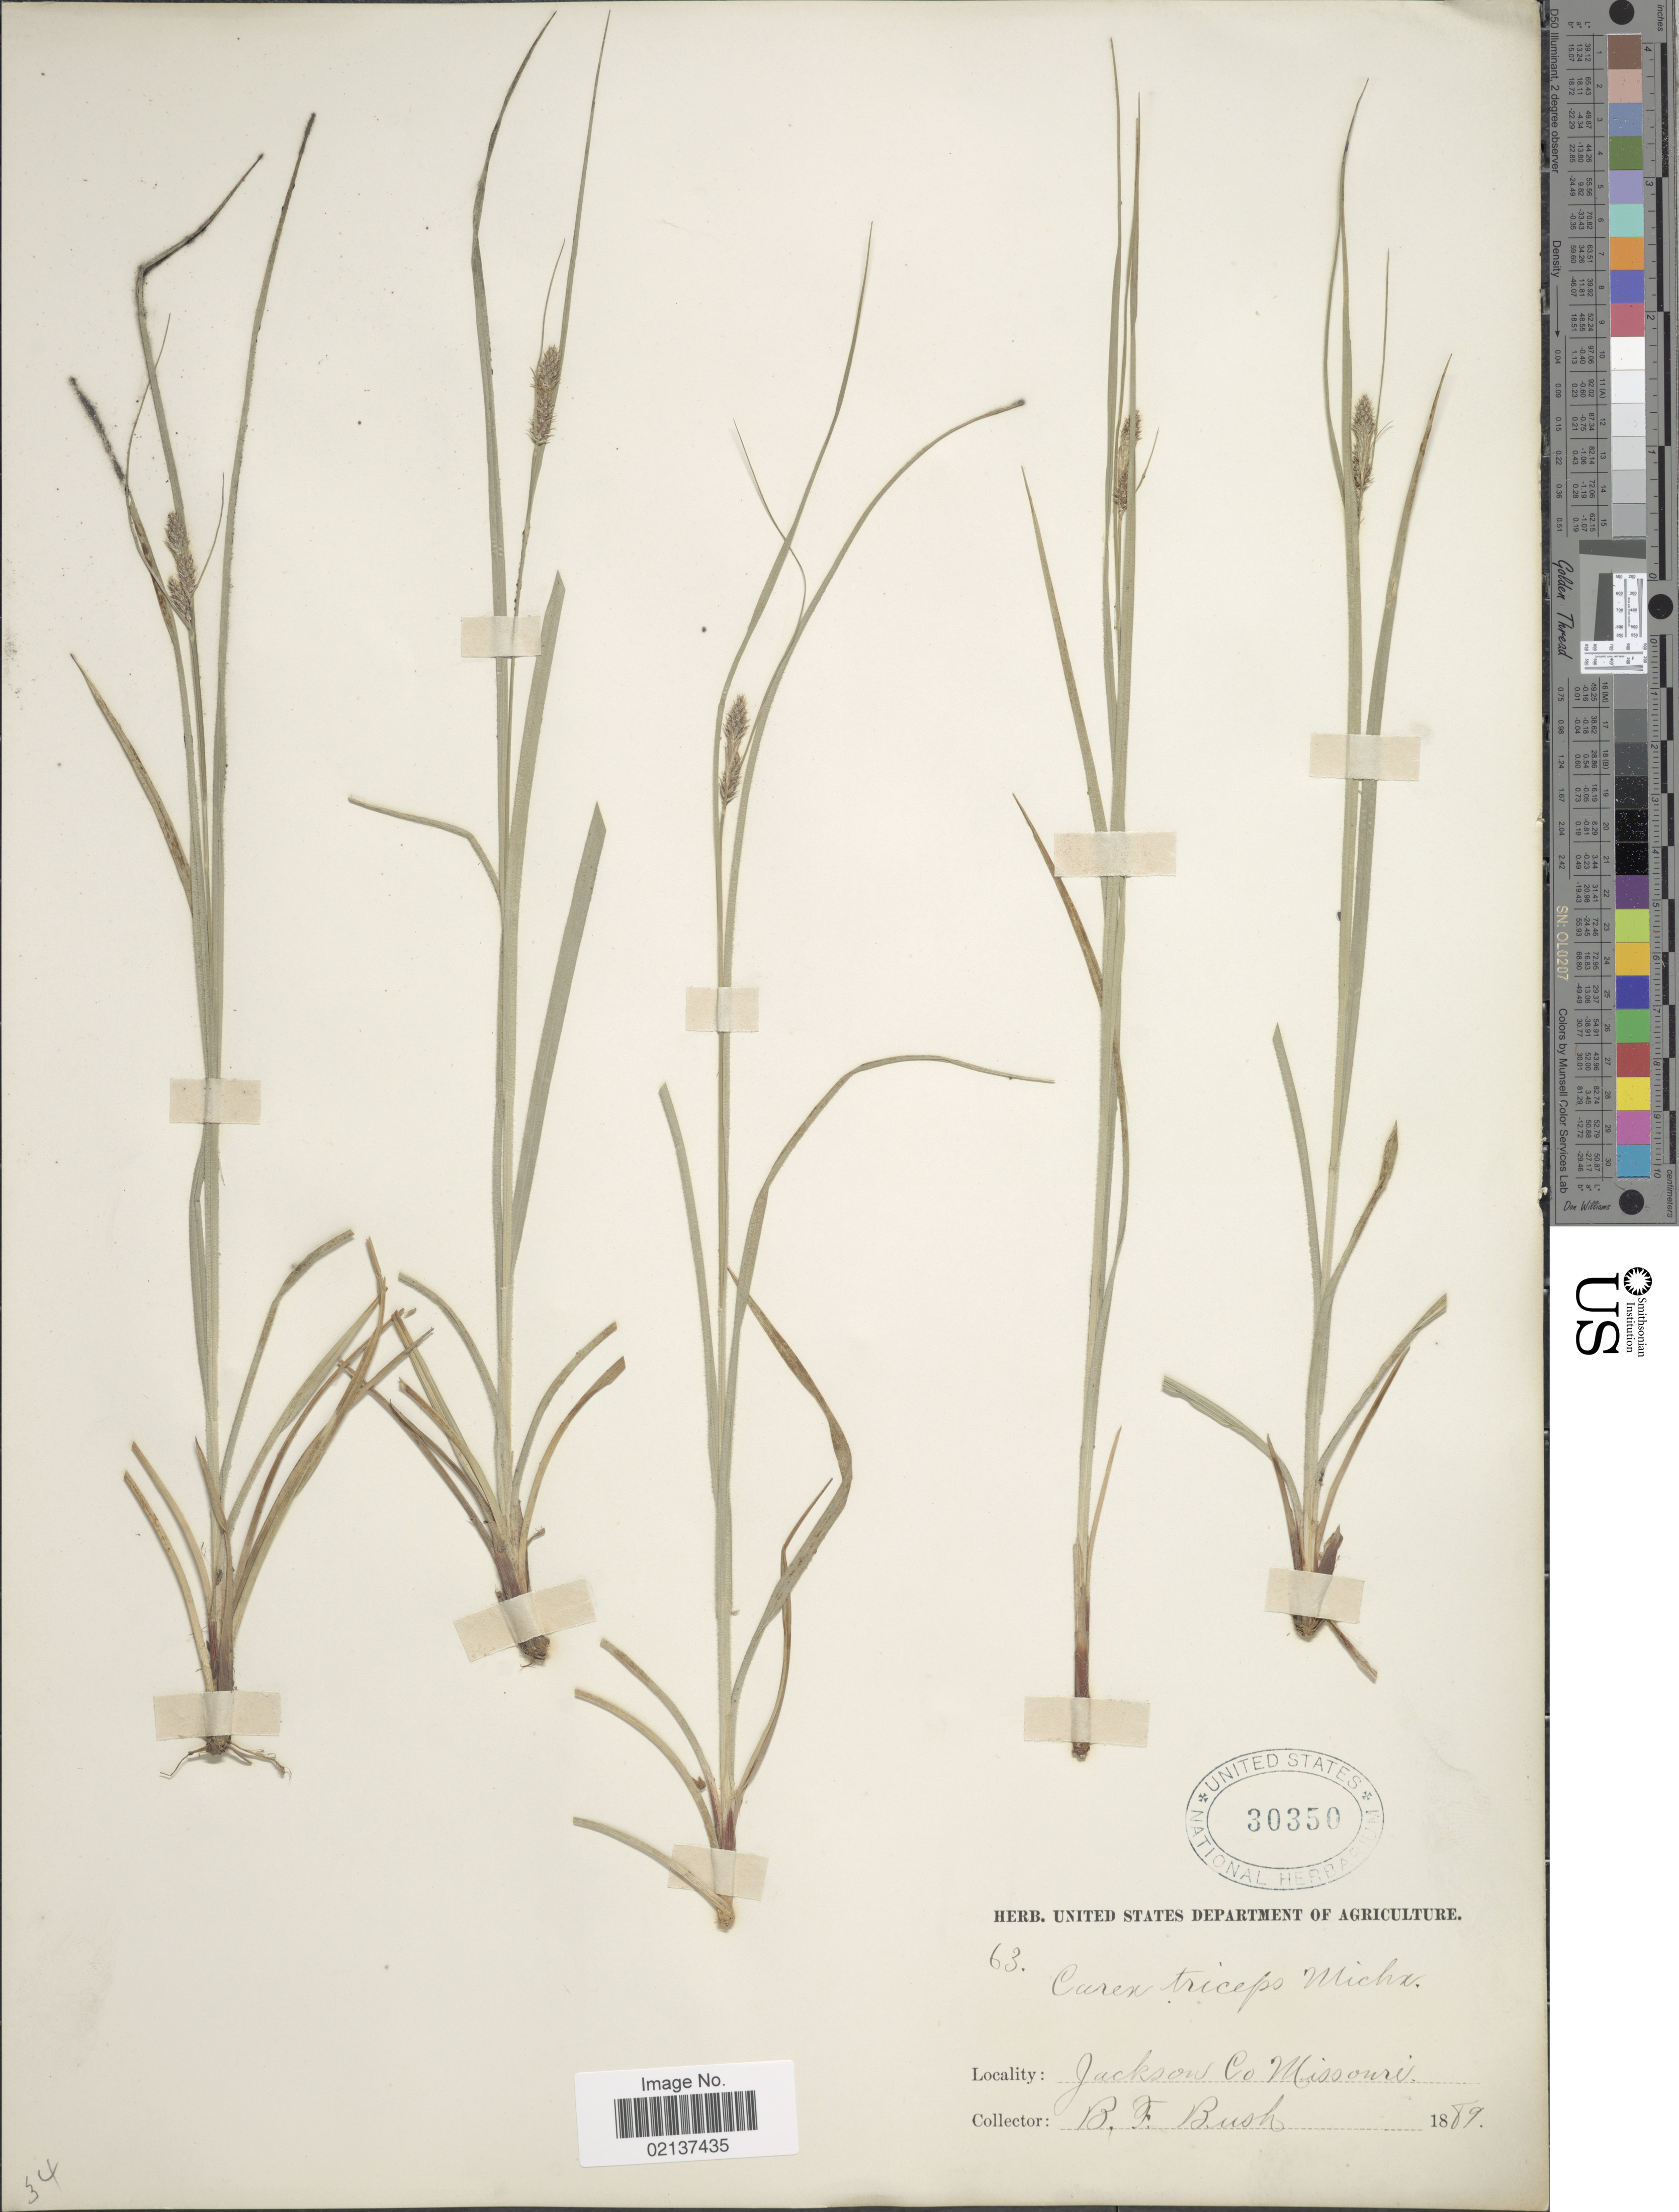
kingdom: Plantae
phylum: Tracheophyta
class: Liliopsida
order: Poales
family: Cyperaceae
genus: Carex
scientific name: Carex hirsutella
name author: Mack.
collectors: B. F. Bush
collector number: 63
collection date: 1889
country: United States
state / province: Missouri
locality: Jackson Co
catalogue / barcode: US 30350